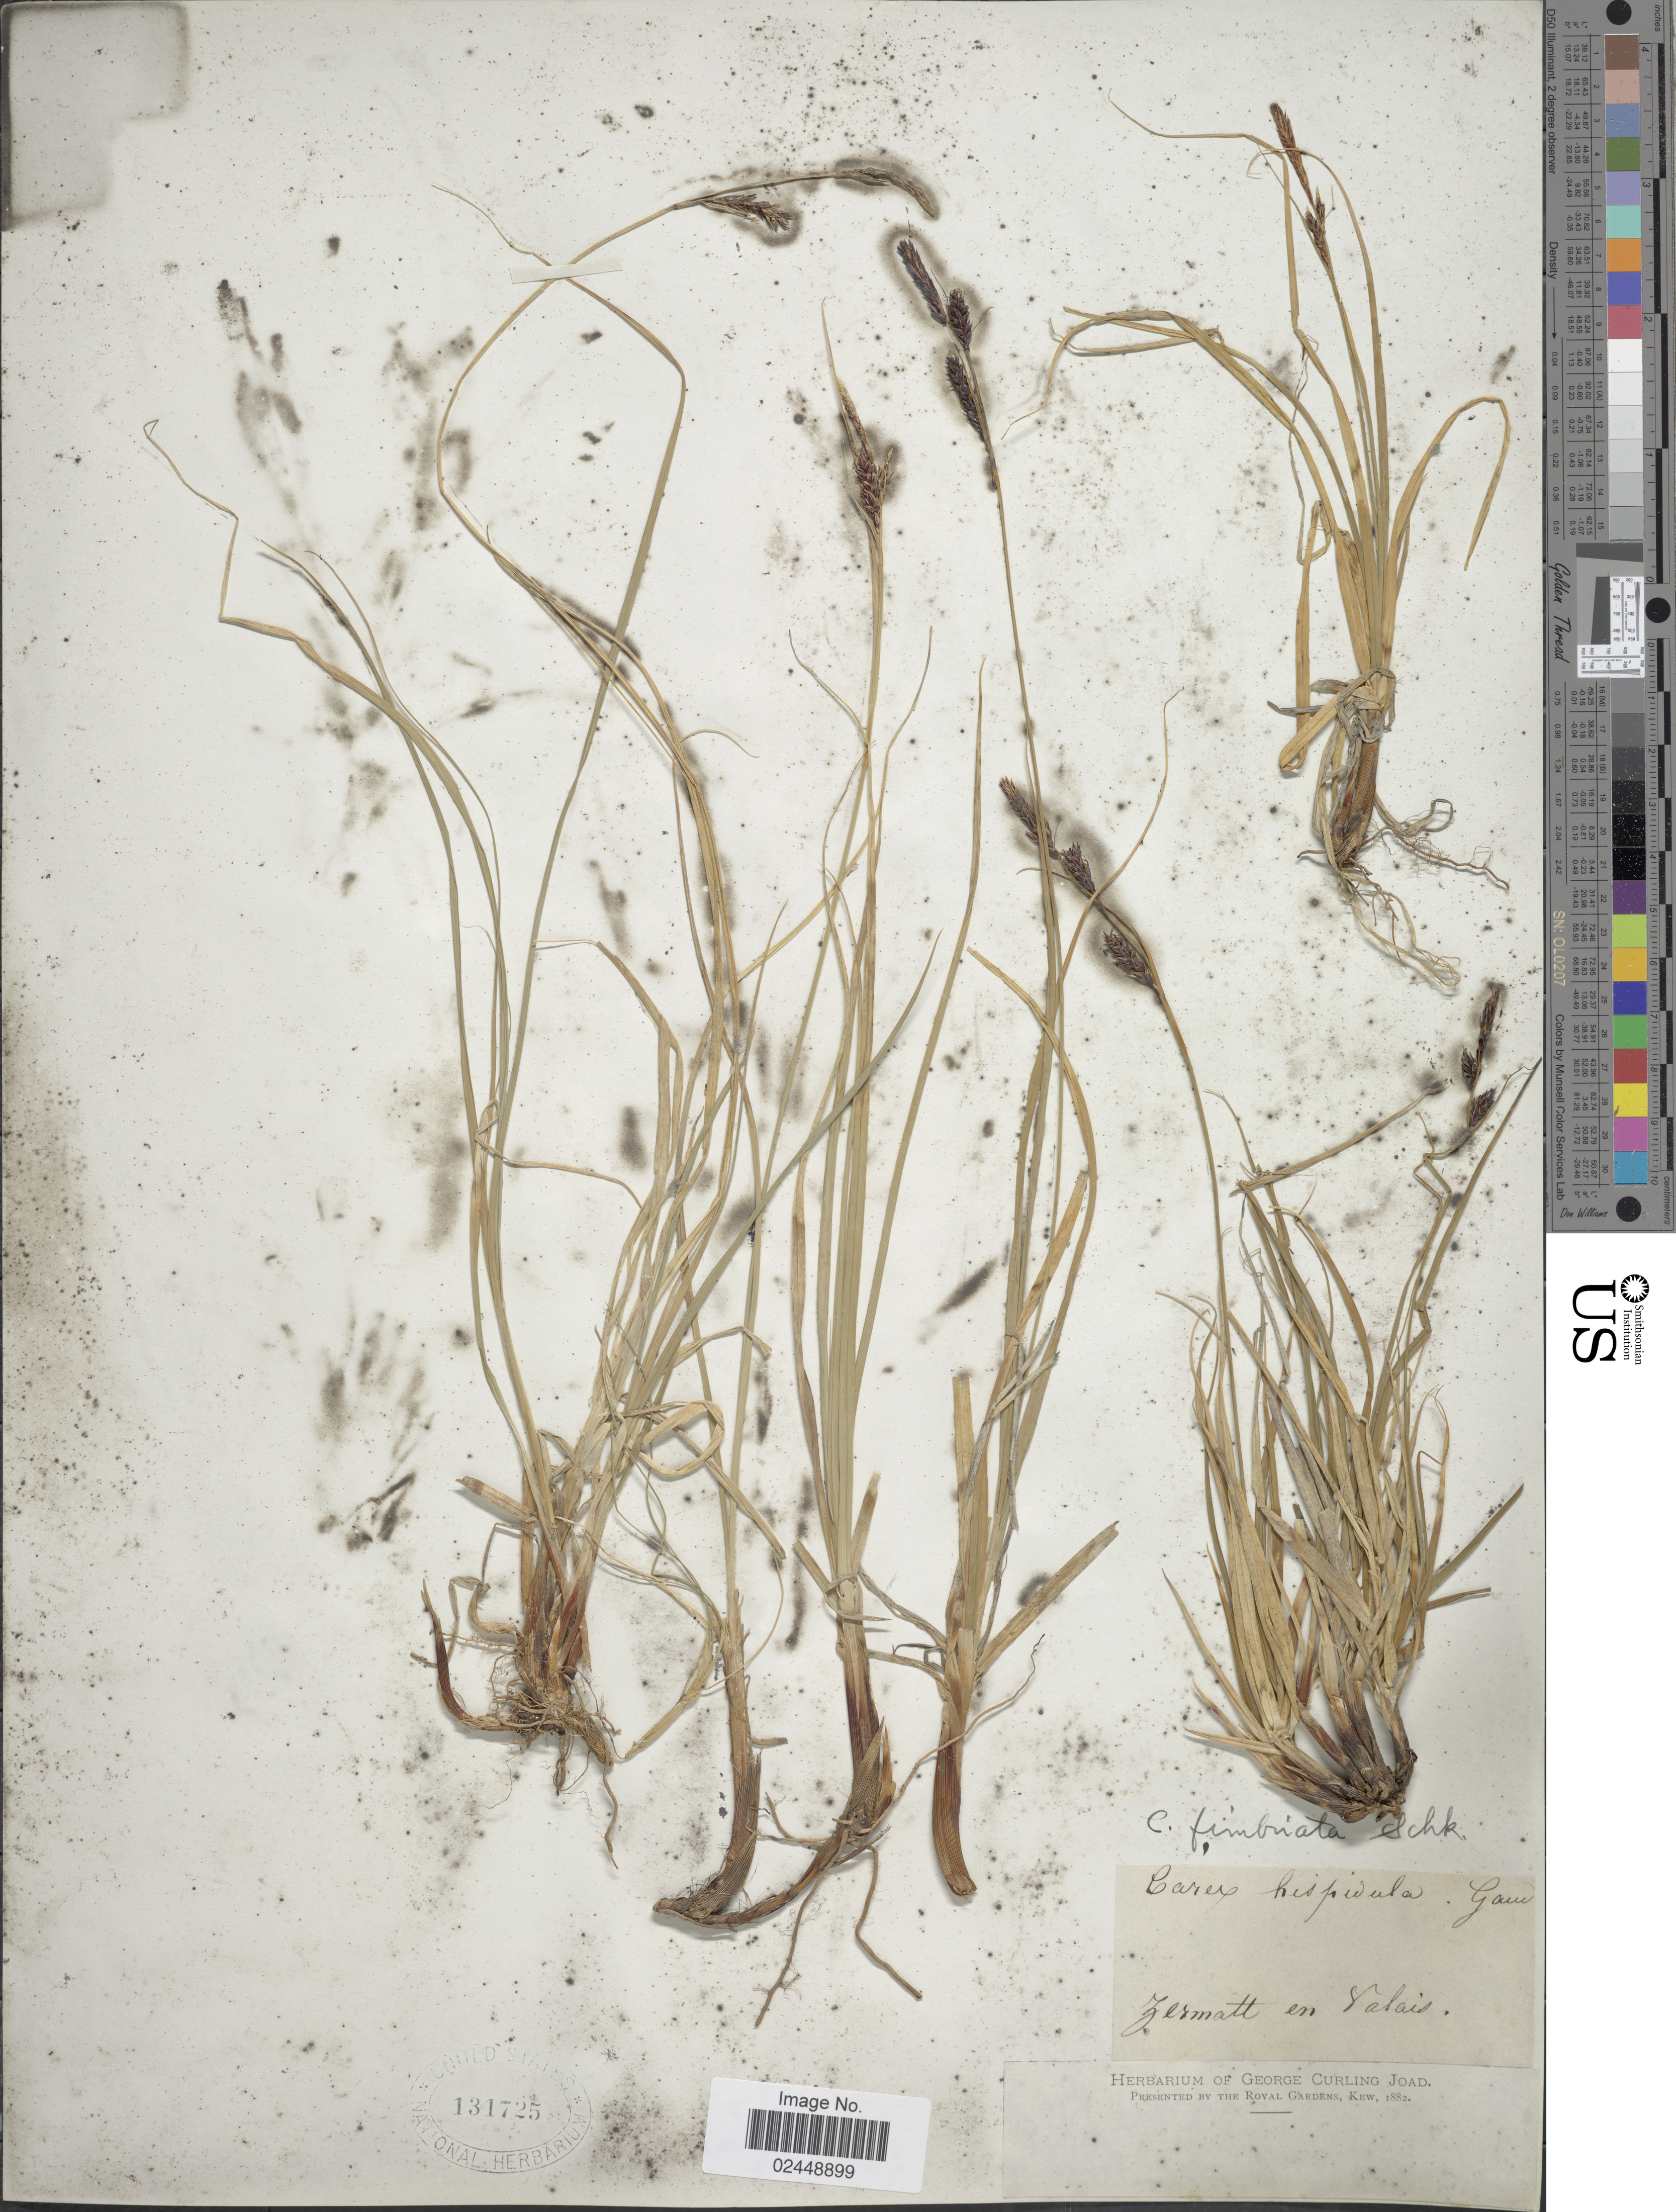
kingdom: Plantae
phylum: Tracheophyta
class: Liliopsida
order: Poales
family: Cyperaceae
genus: Carex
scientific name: Carex fimbriata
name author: Schkuhr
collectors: ex herb. George Curling Joad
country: Switzerland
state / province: Valais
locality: Zematt en Valais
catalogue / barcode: US 131725